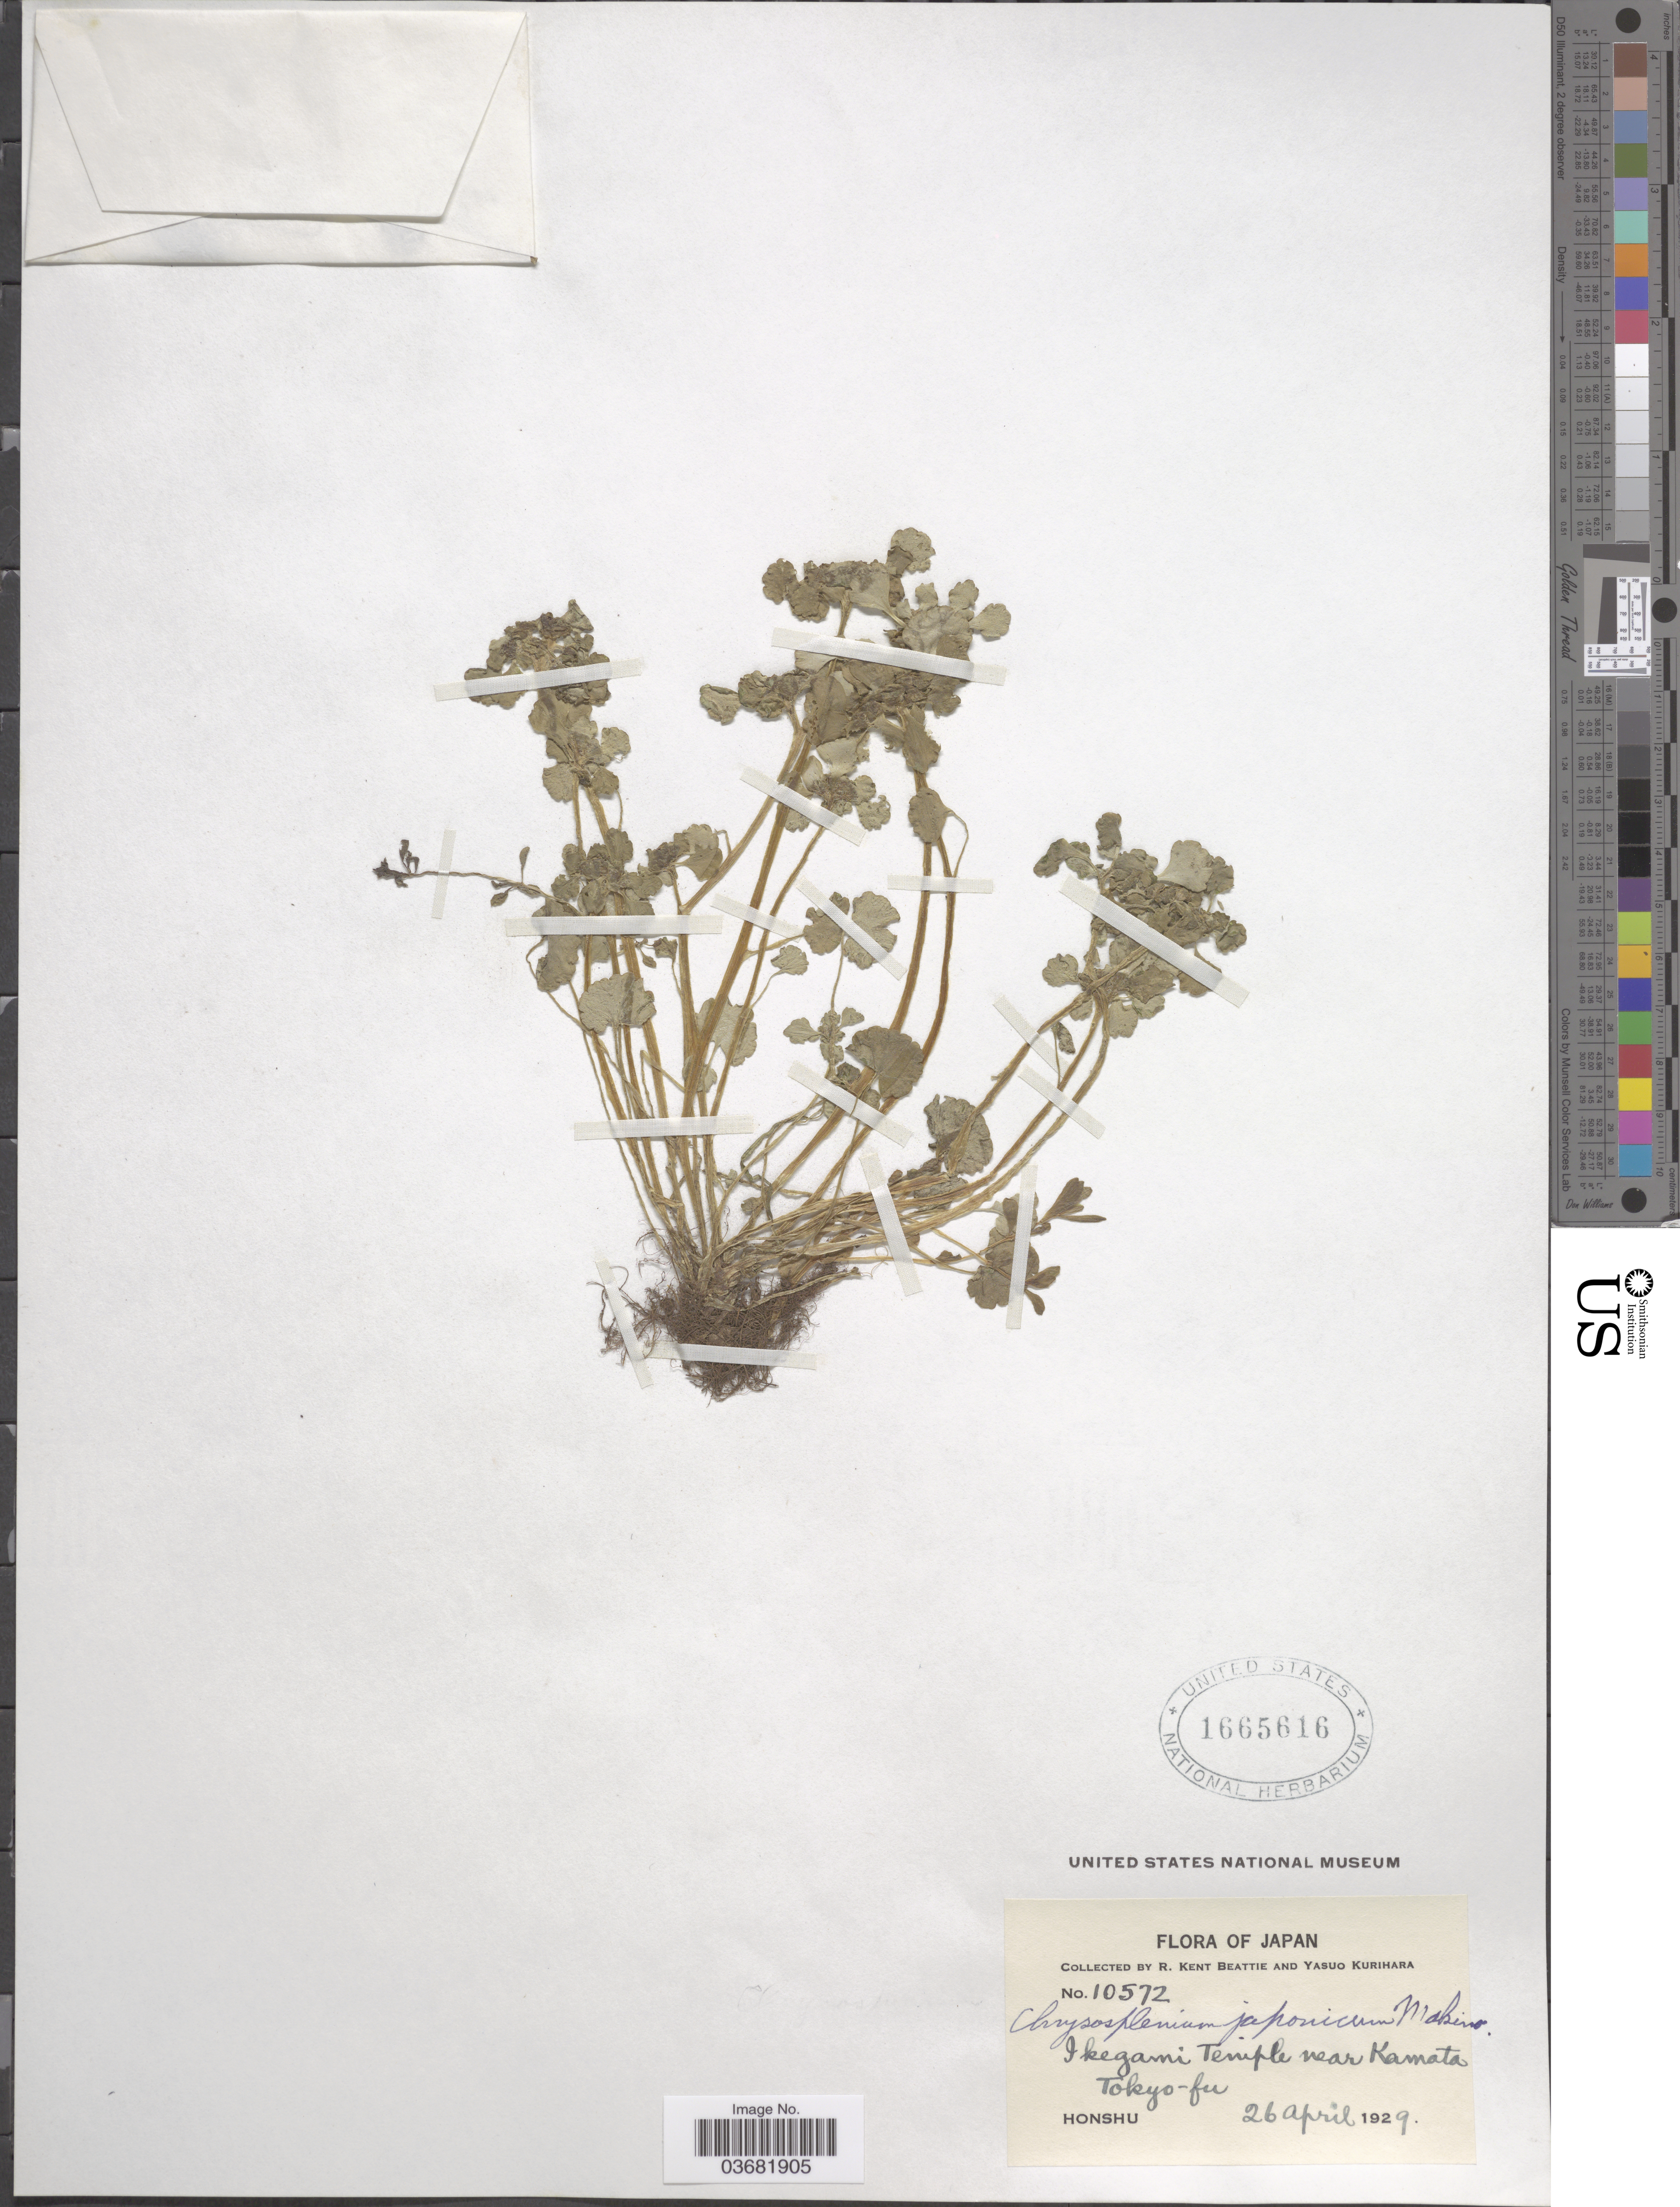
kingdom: Plantae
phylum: Tracheophyta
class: Magnoliopsida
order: Saxifragales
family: Saxifragaceae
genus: Chrysosplenium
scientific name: Chrysosplenium japonicum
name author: (Maxim.) Makino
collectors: R. K. Beattie & Y. Kurihara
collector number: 10572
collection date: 1929-04-26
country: Japan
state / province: Tokyo, Federal City of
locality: Ikegami Temple near Kamata. Tokyo-fu. Honshu.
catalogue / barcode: US 1665616